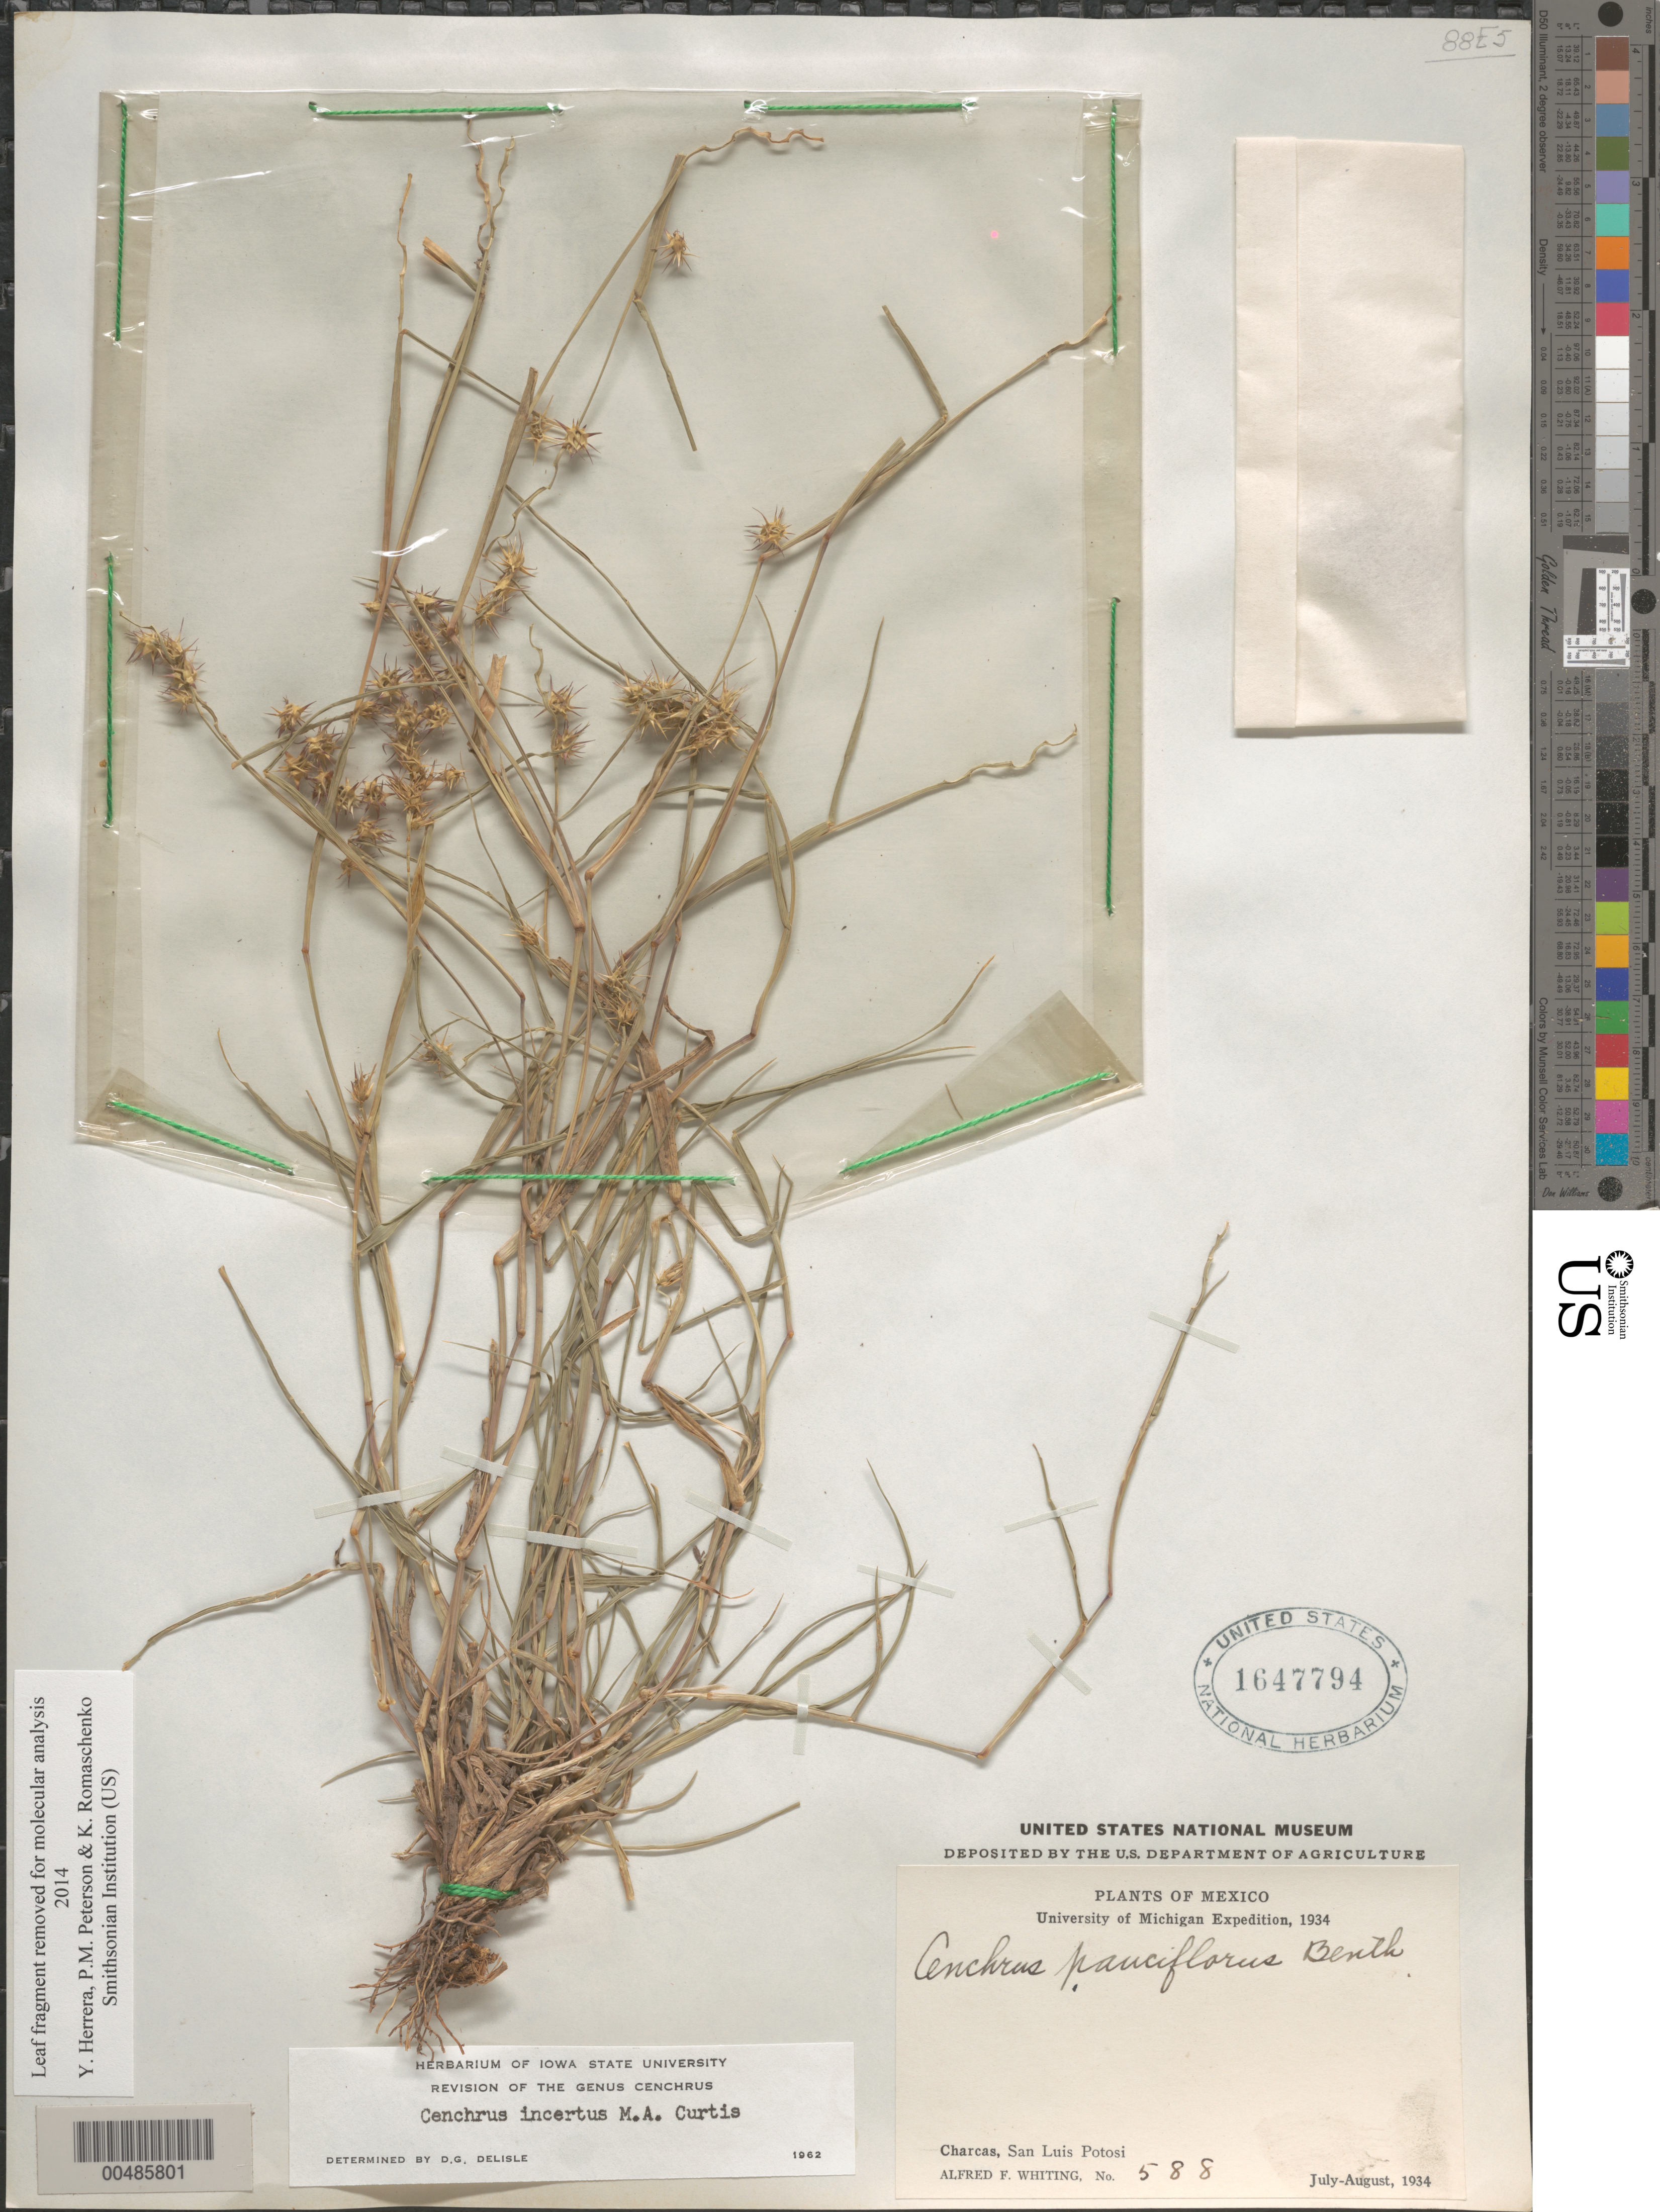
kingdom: Plantae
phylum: Tracheophyta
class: Liliopsida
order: Poales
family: Poaceae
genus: Cenchrus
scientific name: Cenchrus incertus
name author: M.A. Curtis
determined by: Delisle, D. G.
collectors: A. F. Whiting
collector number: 588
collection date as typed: Jul 1934 to Aug 1934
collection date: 1934-07/1934-08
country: Mexico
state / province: San Luis Potosi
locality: Charcas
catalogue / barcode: US 1647794